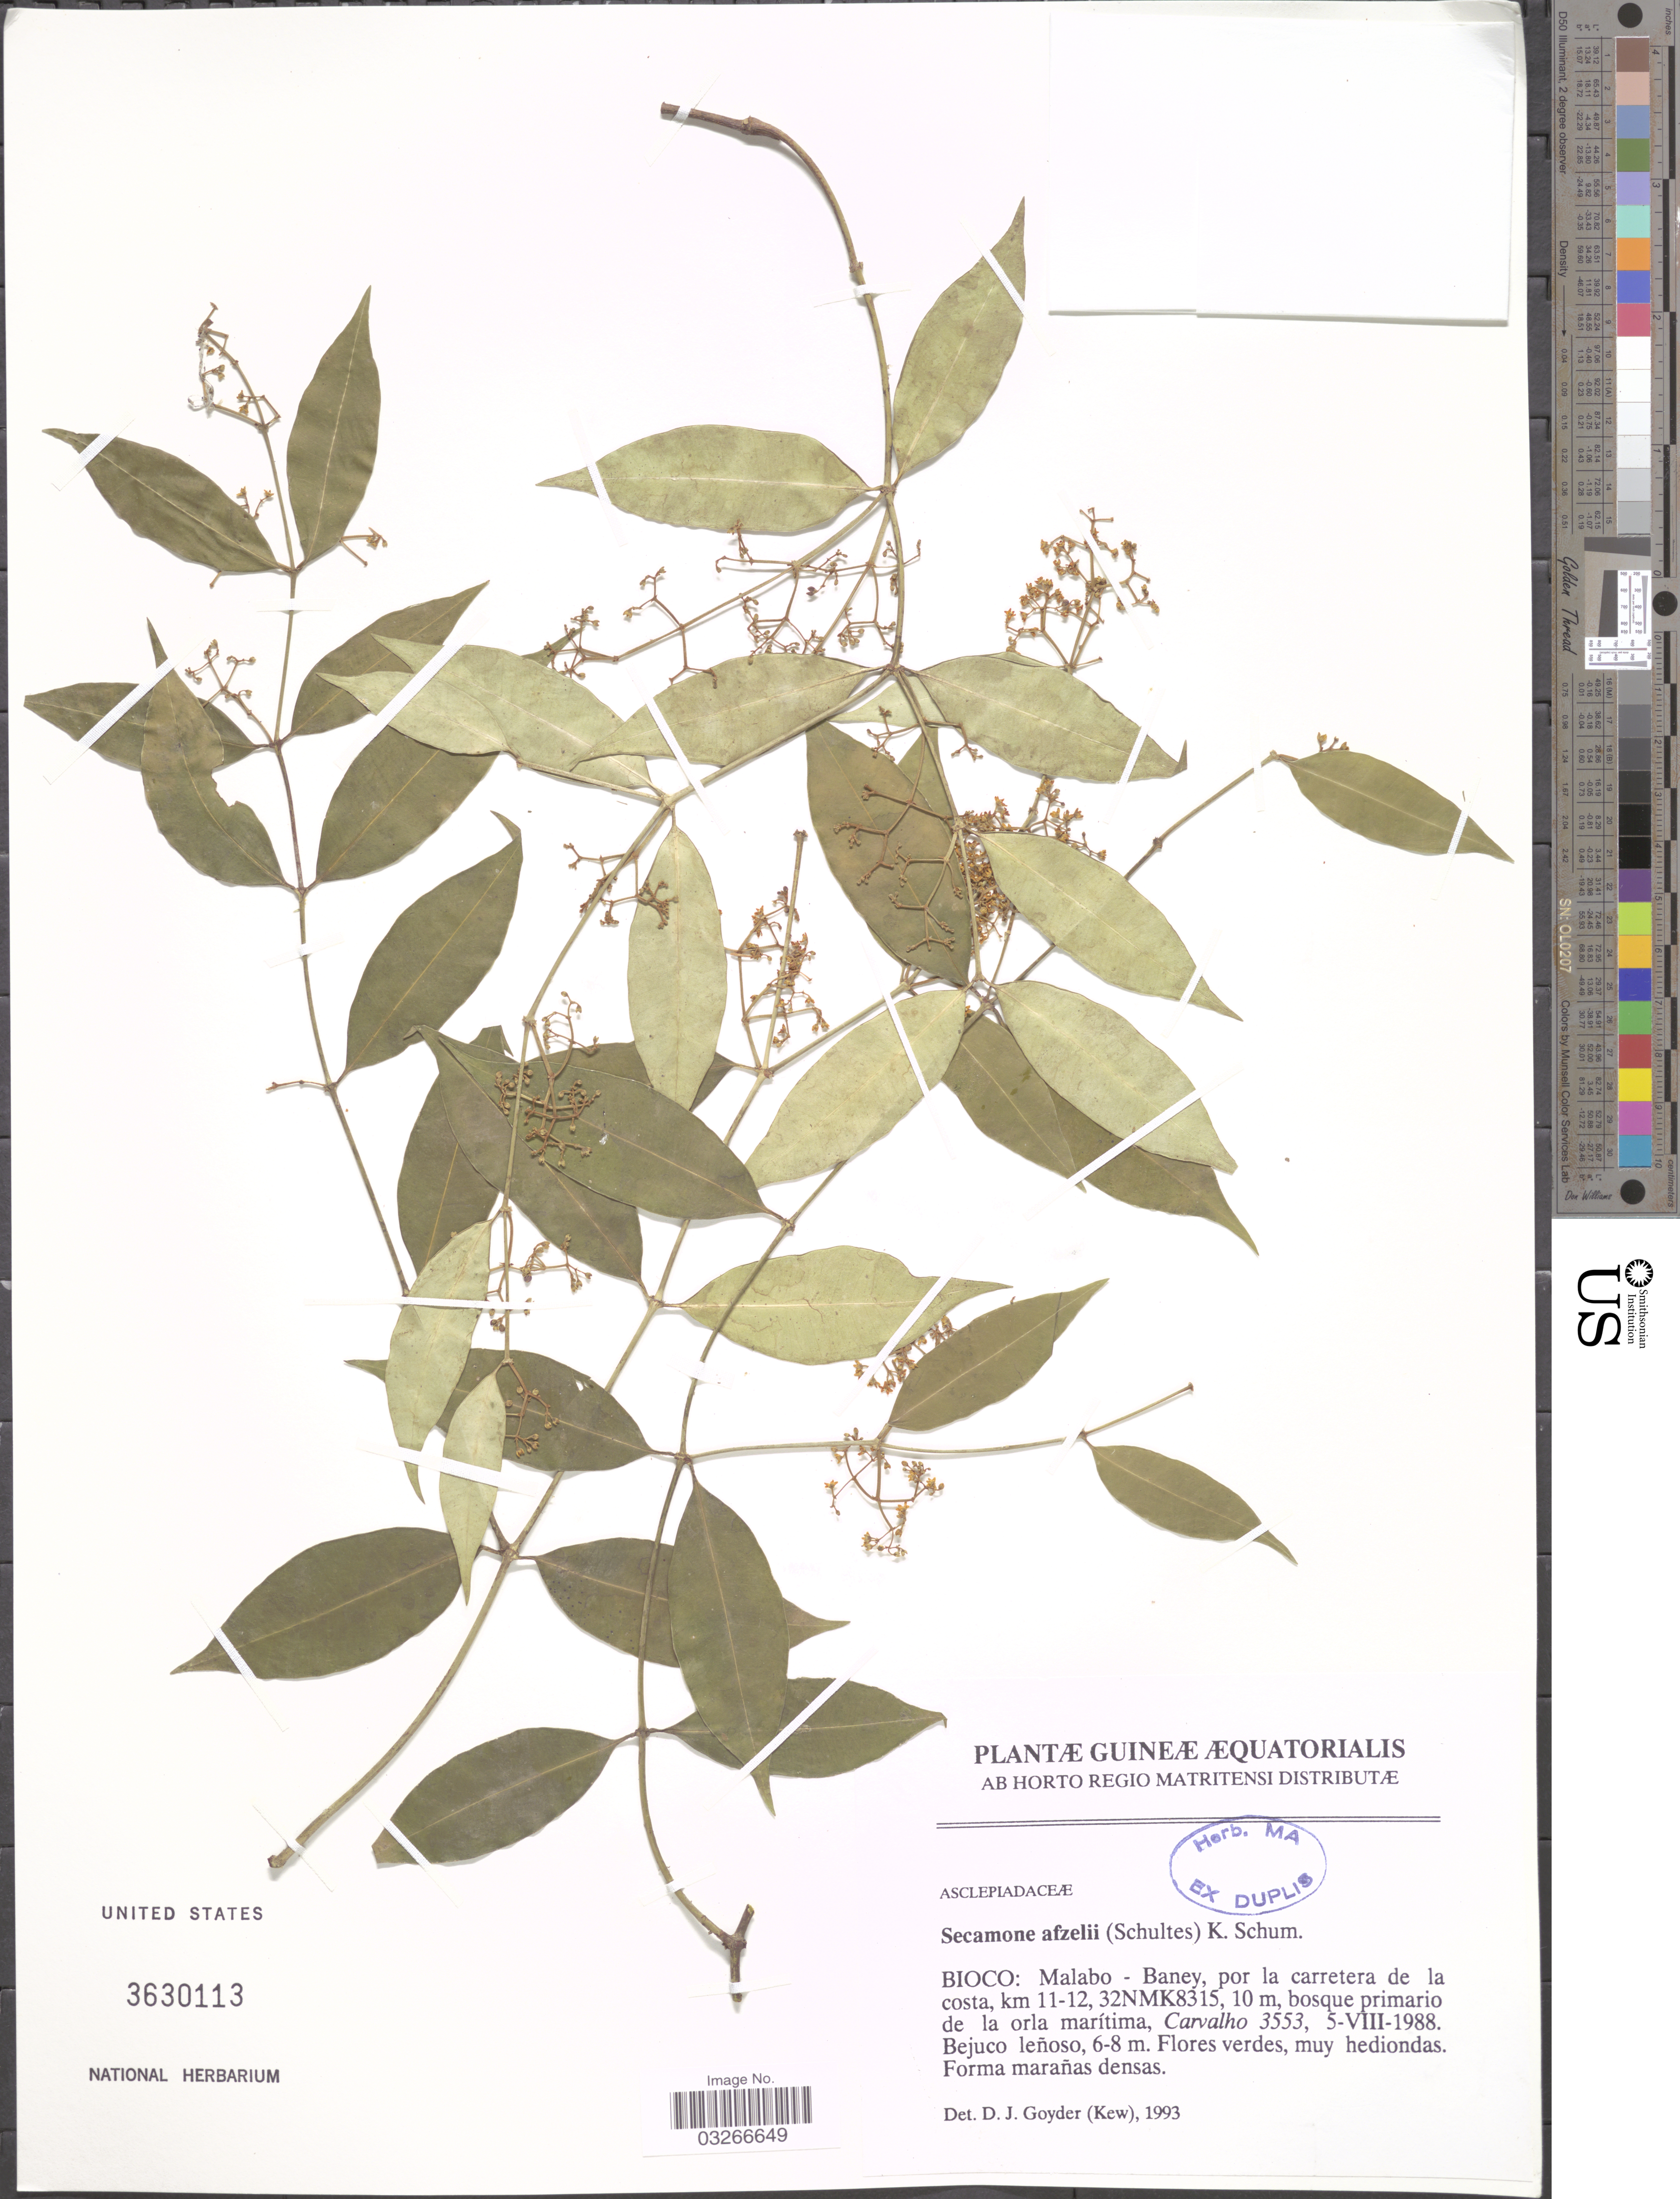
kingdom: Plantae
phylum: Tracheophyta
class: Magnoliopsida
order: Gentianales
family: Apocynaceae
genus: Secamone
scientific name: Secamone afzelii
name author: (Schult.) K. Schum.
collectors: Carvalho, --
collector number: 3553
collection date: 1988-08-05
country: Equatorial Guinea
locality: Guineæ Æquatorialis. Bioco: Malabo - Baney, por la carretera de la costa, km 11-12, 32NMK8315.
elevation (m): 10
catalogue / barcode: US 3630113